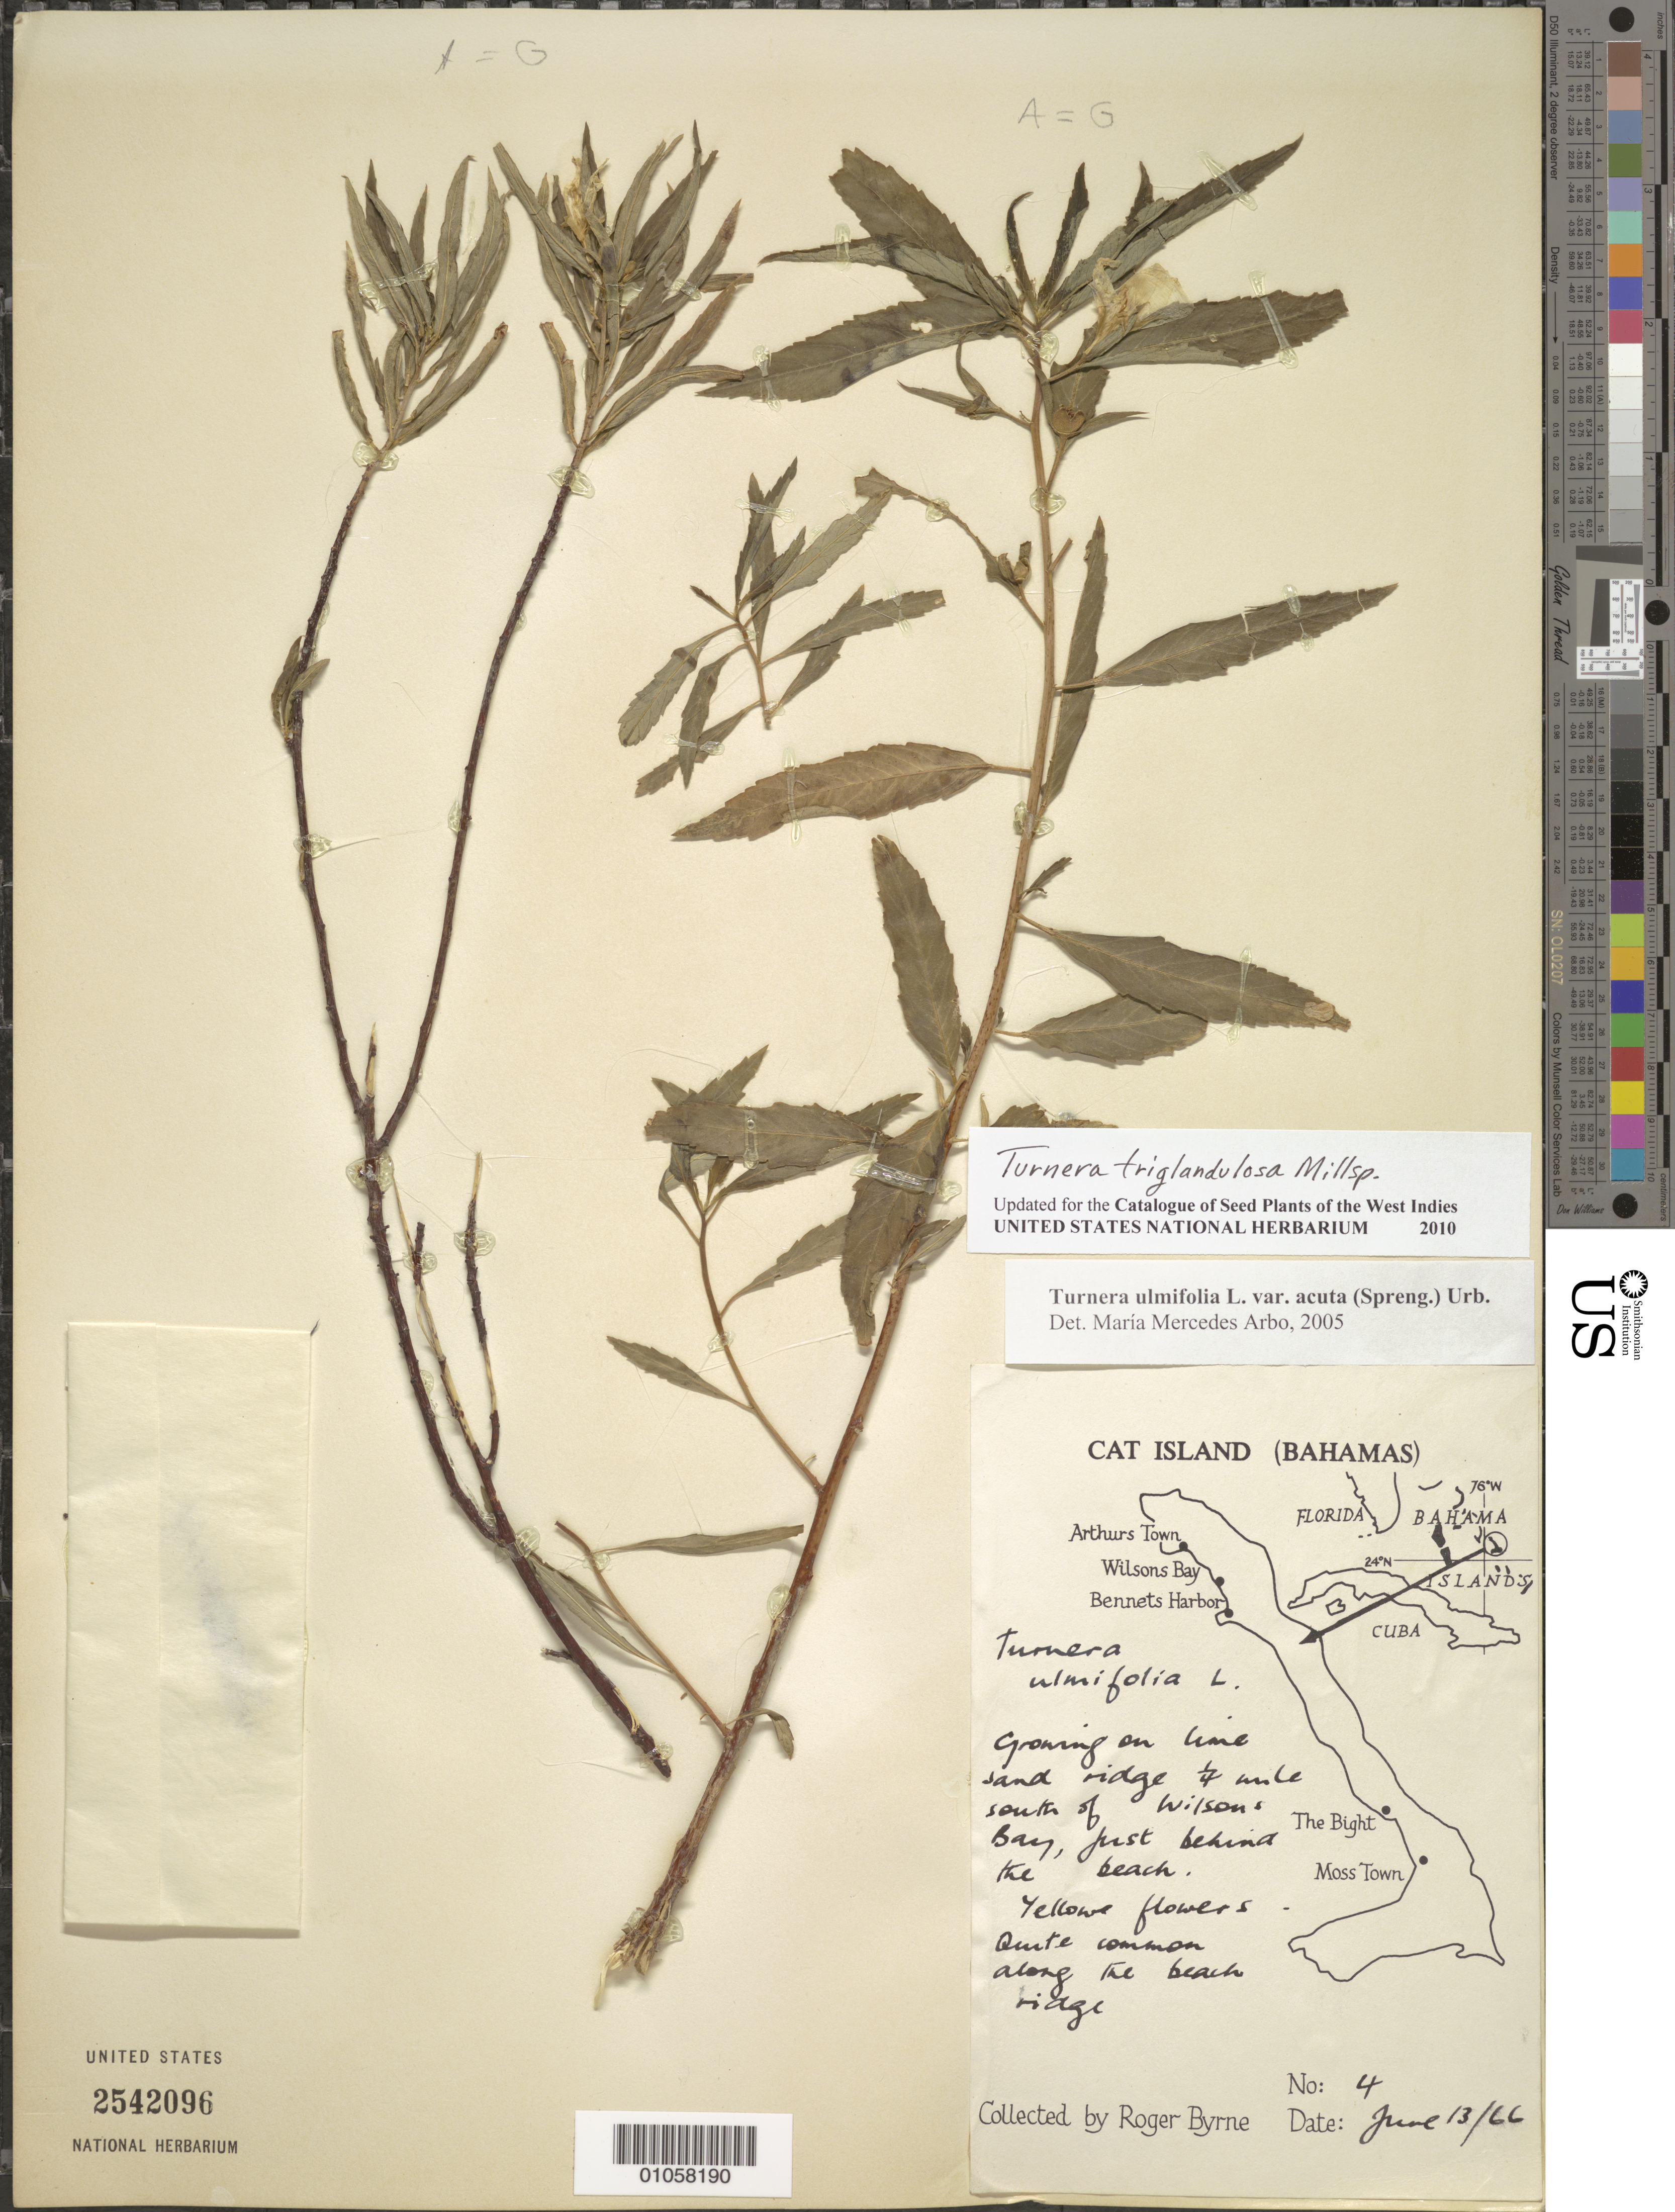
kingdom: Plantae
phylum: Tracheophyta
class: Magnoliopsida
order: Malpighiales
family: Turneraceae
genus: Turnera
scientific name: Turnera triglandulosa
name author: Millsp.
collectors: R. Byrne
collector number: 4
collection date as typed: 13 Jun 1966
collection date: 1966-06-13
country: Bahamas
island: Cat I.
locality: Wilson Bay, 0.25 mile S of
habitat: Growing on lime sand ridge, just behind the beach; quite common along the beach ridge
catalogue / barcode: US 2542096